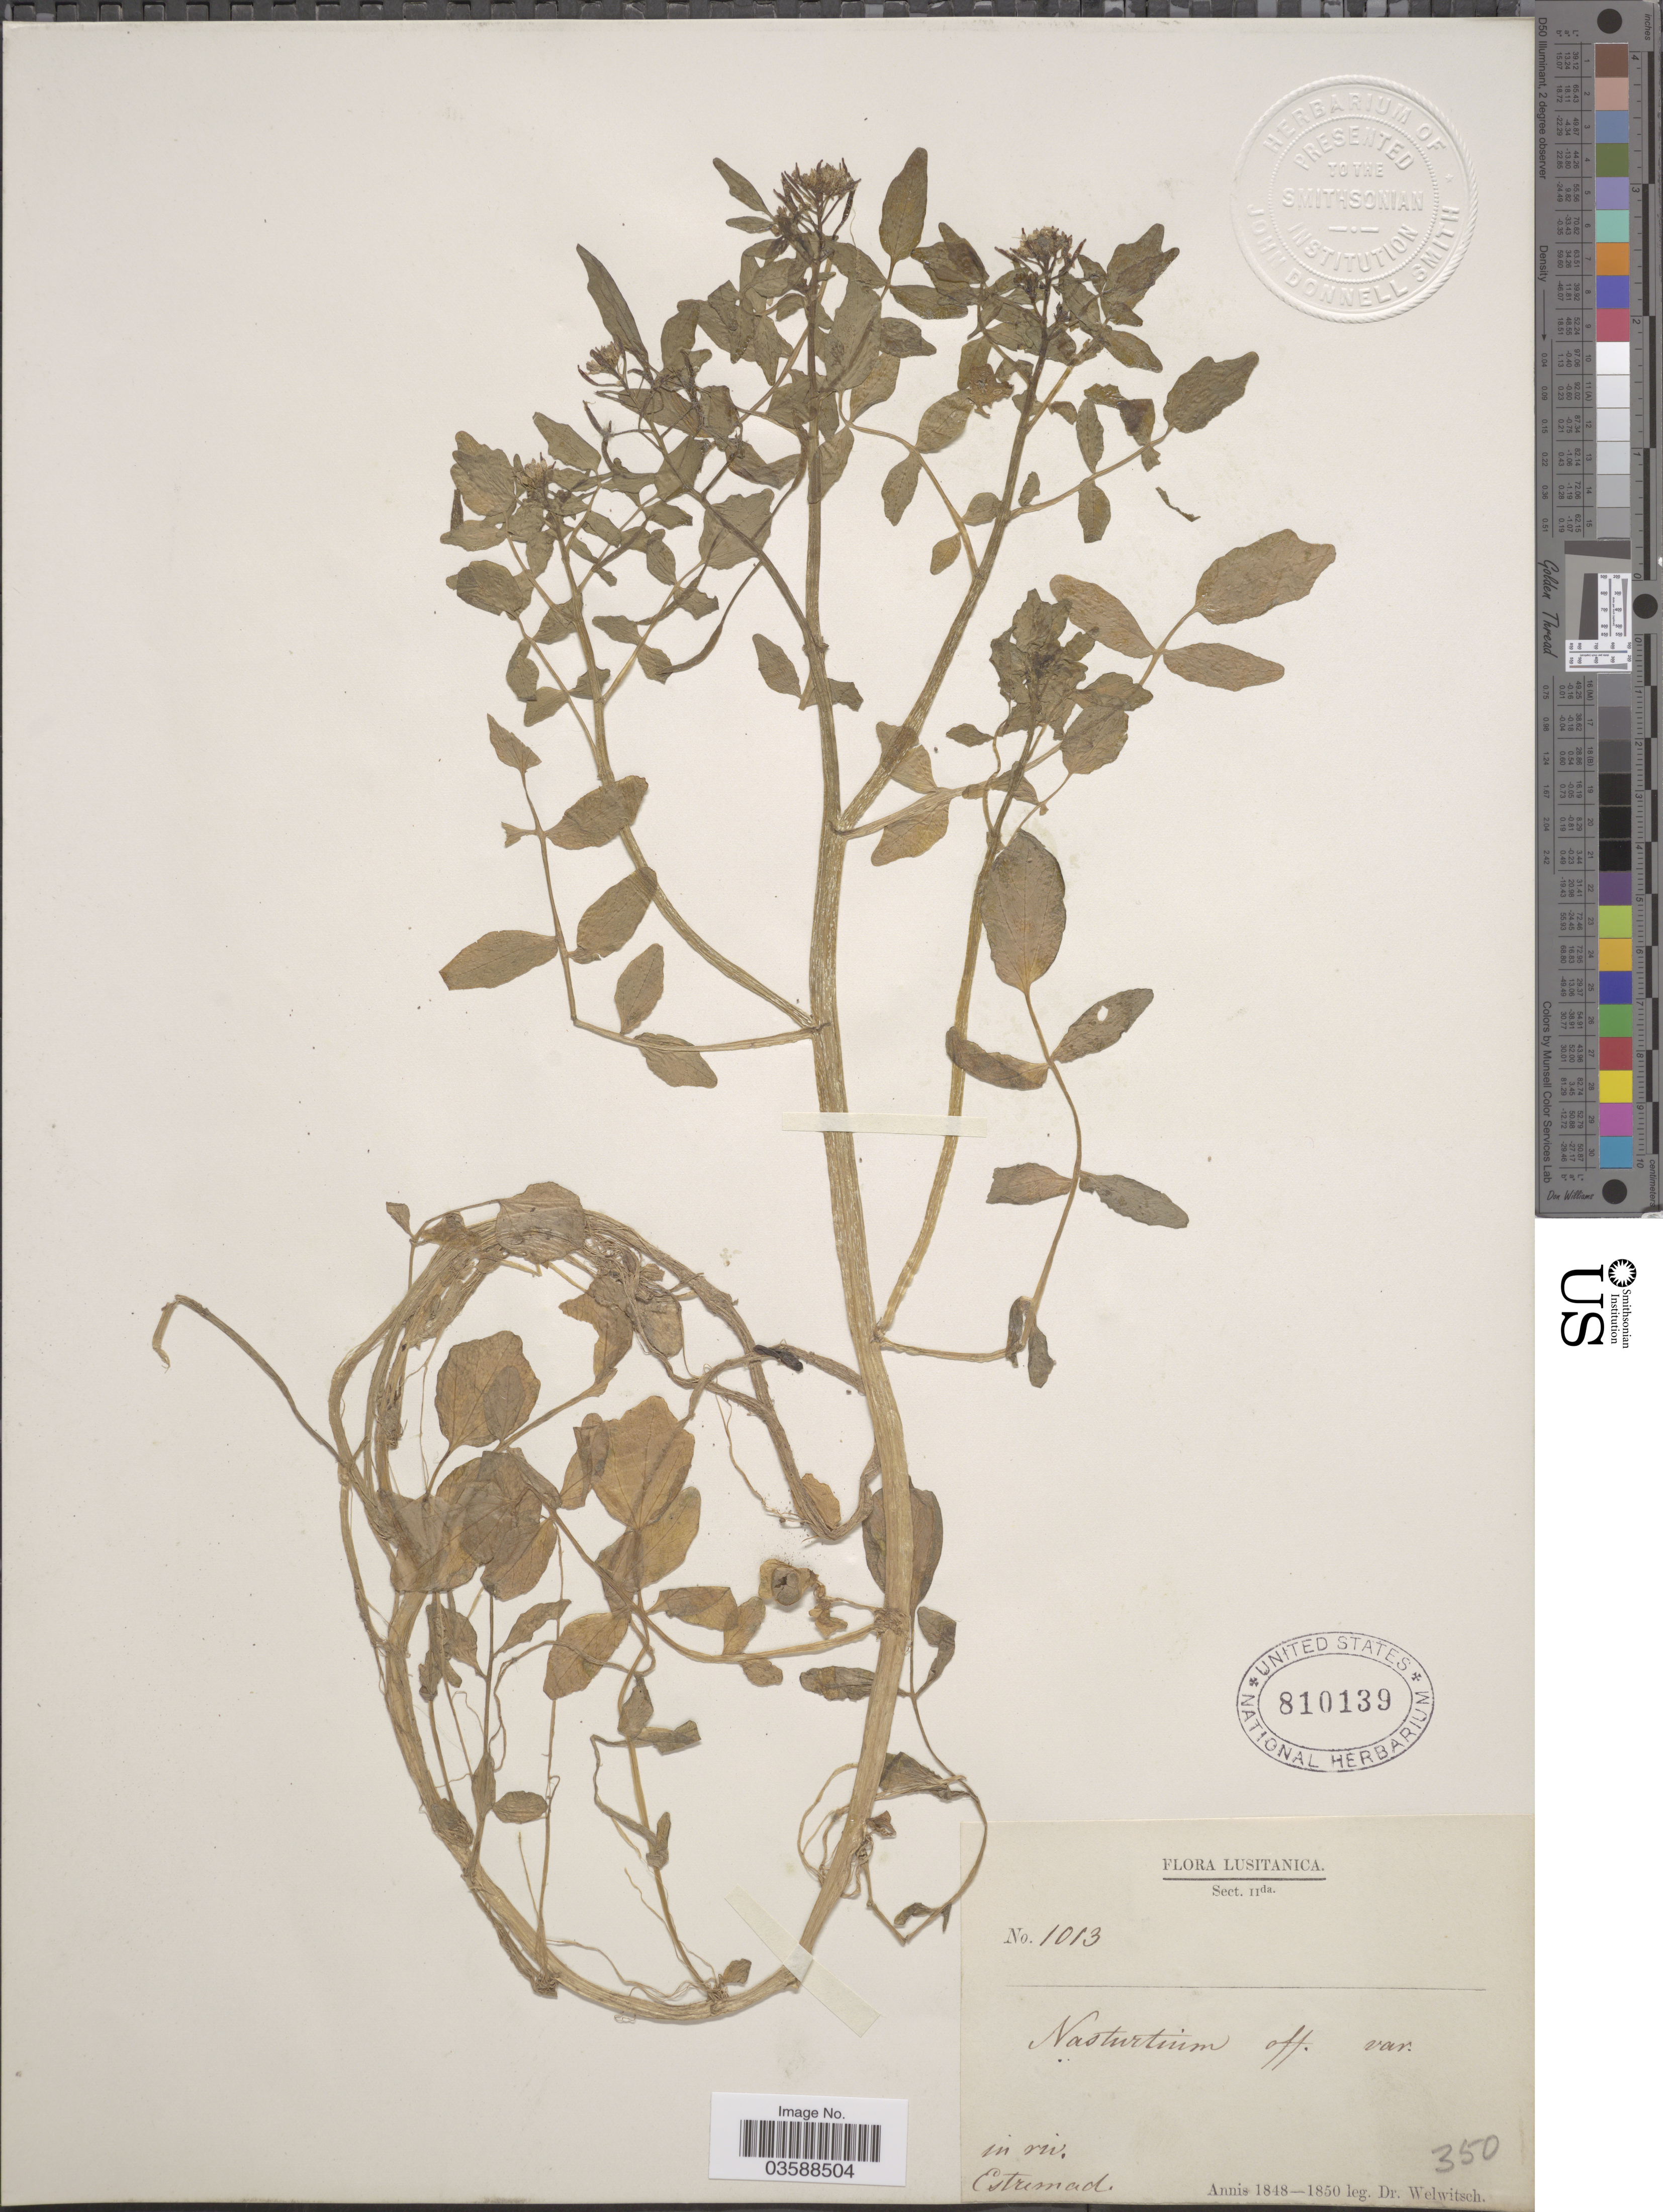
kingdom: Plantae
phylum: Tracheophyta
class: Magnoliopsida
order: Brassicales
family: Brassicaceae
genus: Nasturtium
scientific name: Nasturtium officinale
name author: R. Br.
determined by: Strong, Mark T., (BOT), Smithsonian Institution - National Museum of Natural History (UNITED STATES)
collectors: -. Welwitsch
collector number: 1013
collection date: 1848/1850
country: Portugal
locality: Lusitanica; In riv. Estremad.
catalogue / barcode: US 810139